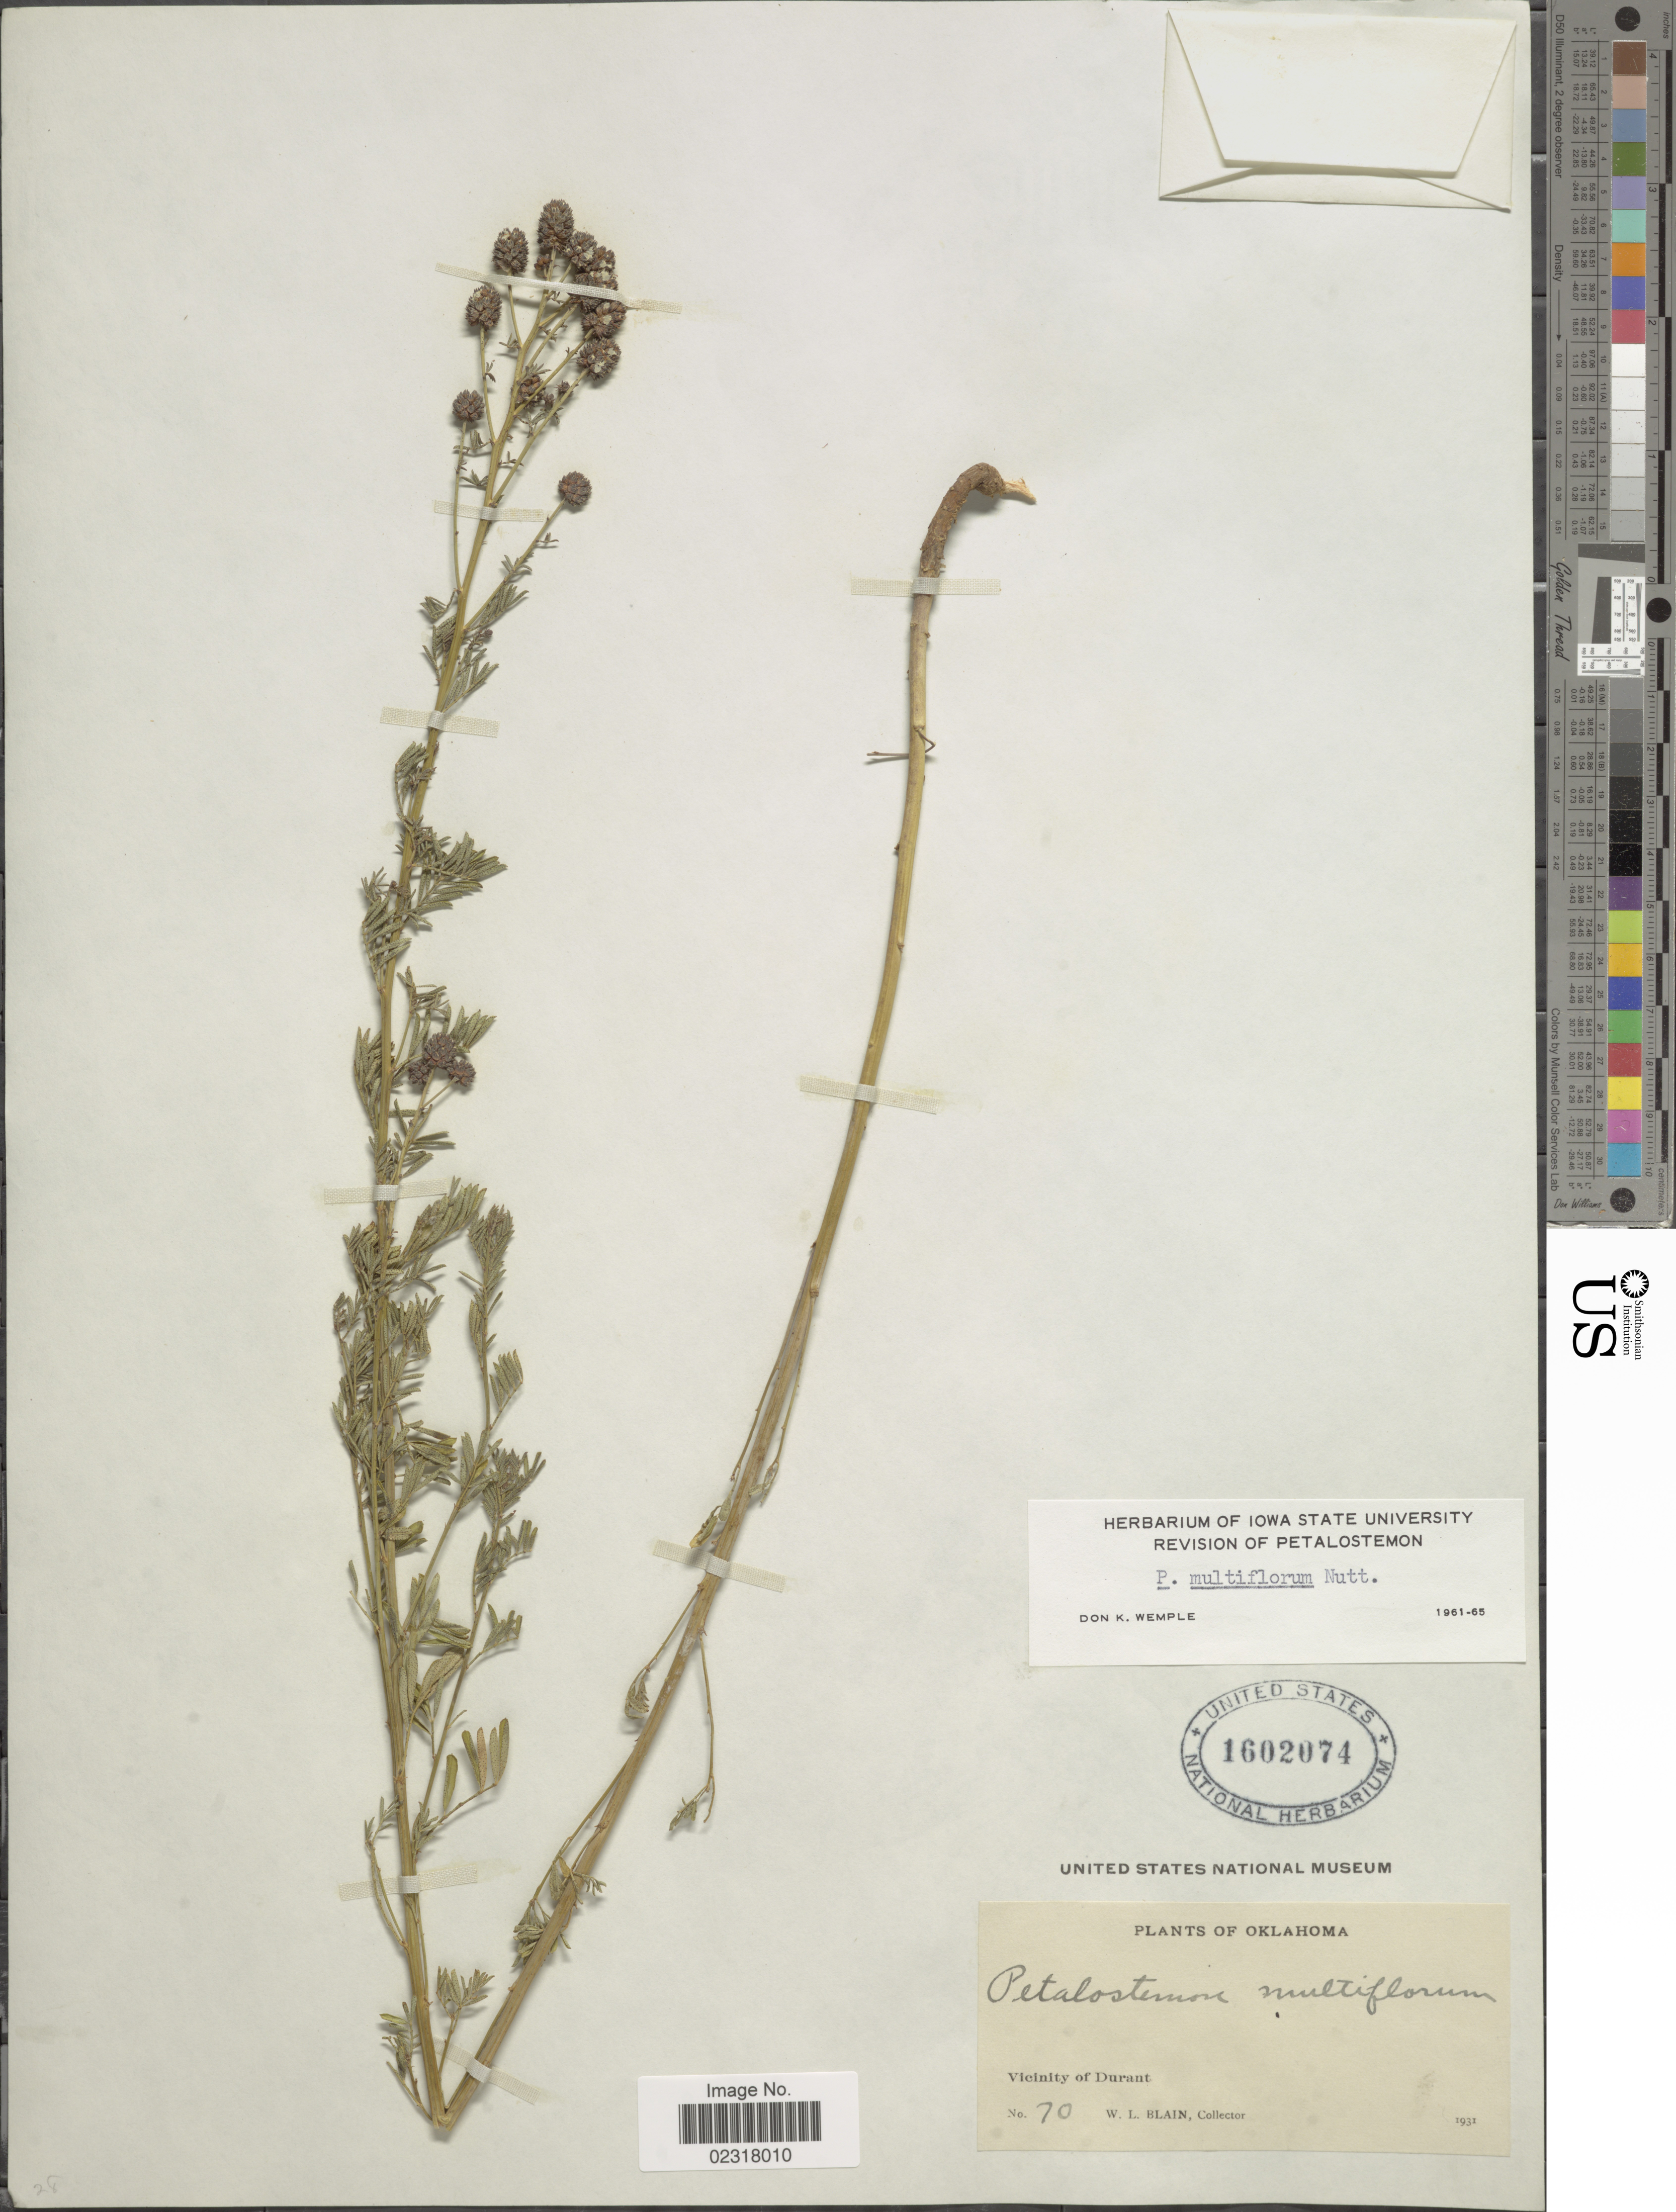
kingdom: Plantae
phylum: Tracheophyta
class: Magnoliopsida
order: Fabales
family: Fabaceae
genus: Dalea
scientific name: Dalea multiflora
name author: (Nutt.) Shinners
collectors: W. Blain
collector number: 70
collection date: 1931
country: United States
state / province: Oklahoma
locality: Vicinity of Durant.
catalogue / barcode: US 1602074